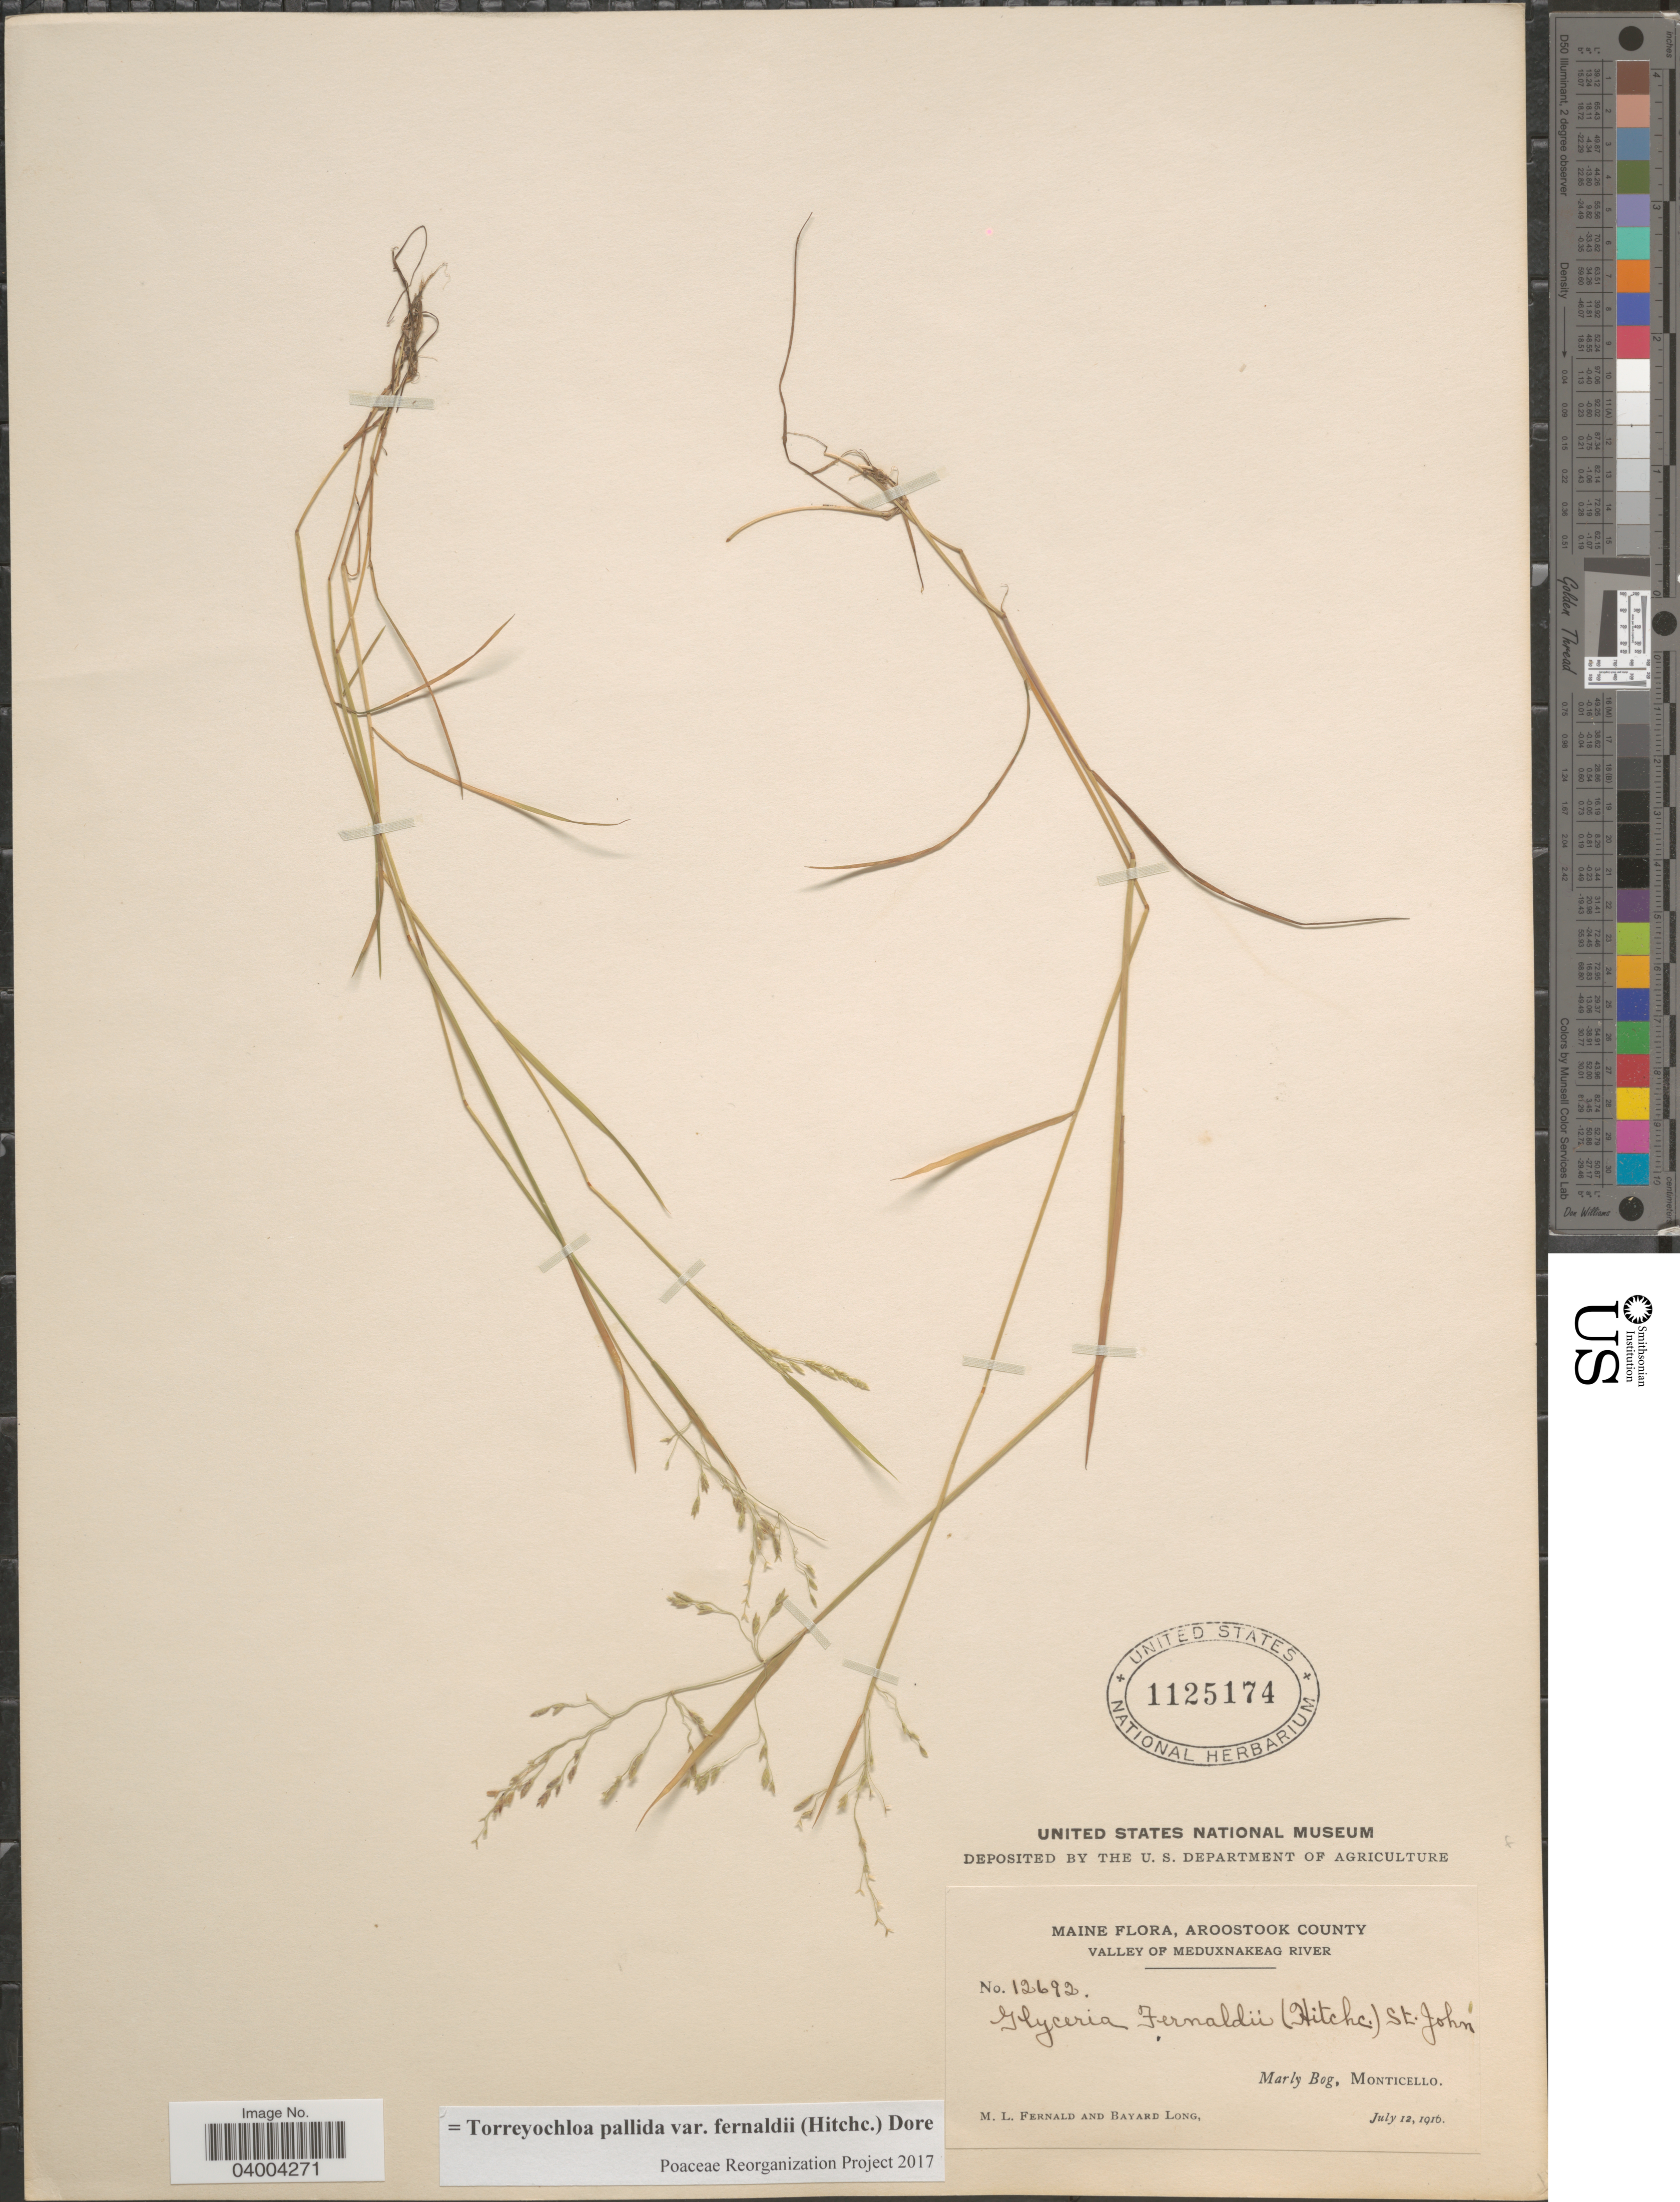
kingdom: Plantae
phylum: Tracheophyta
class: Liliopsida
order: Poales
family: Poaceae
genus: Torreyochloa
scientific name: Torreyochloa pallida var. fernaldii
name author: (Hitchc.) Dore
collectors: M. L. Fernald & B. Long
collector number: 12692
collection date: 1916-07-12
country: United States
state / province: Maine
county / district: Aroostook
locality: Valley of Meduxnakeag River. Marly bog, Monticello.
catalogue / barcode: US 1125174